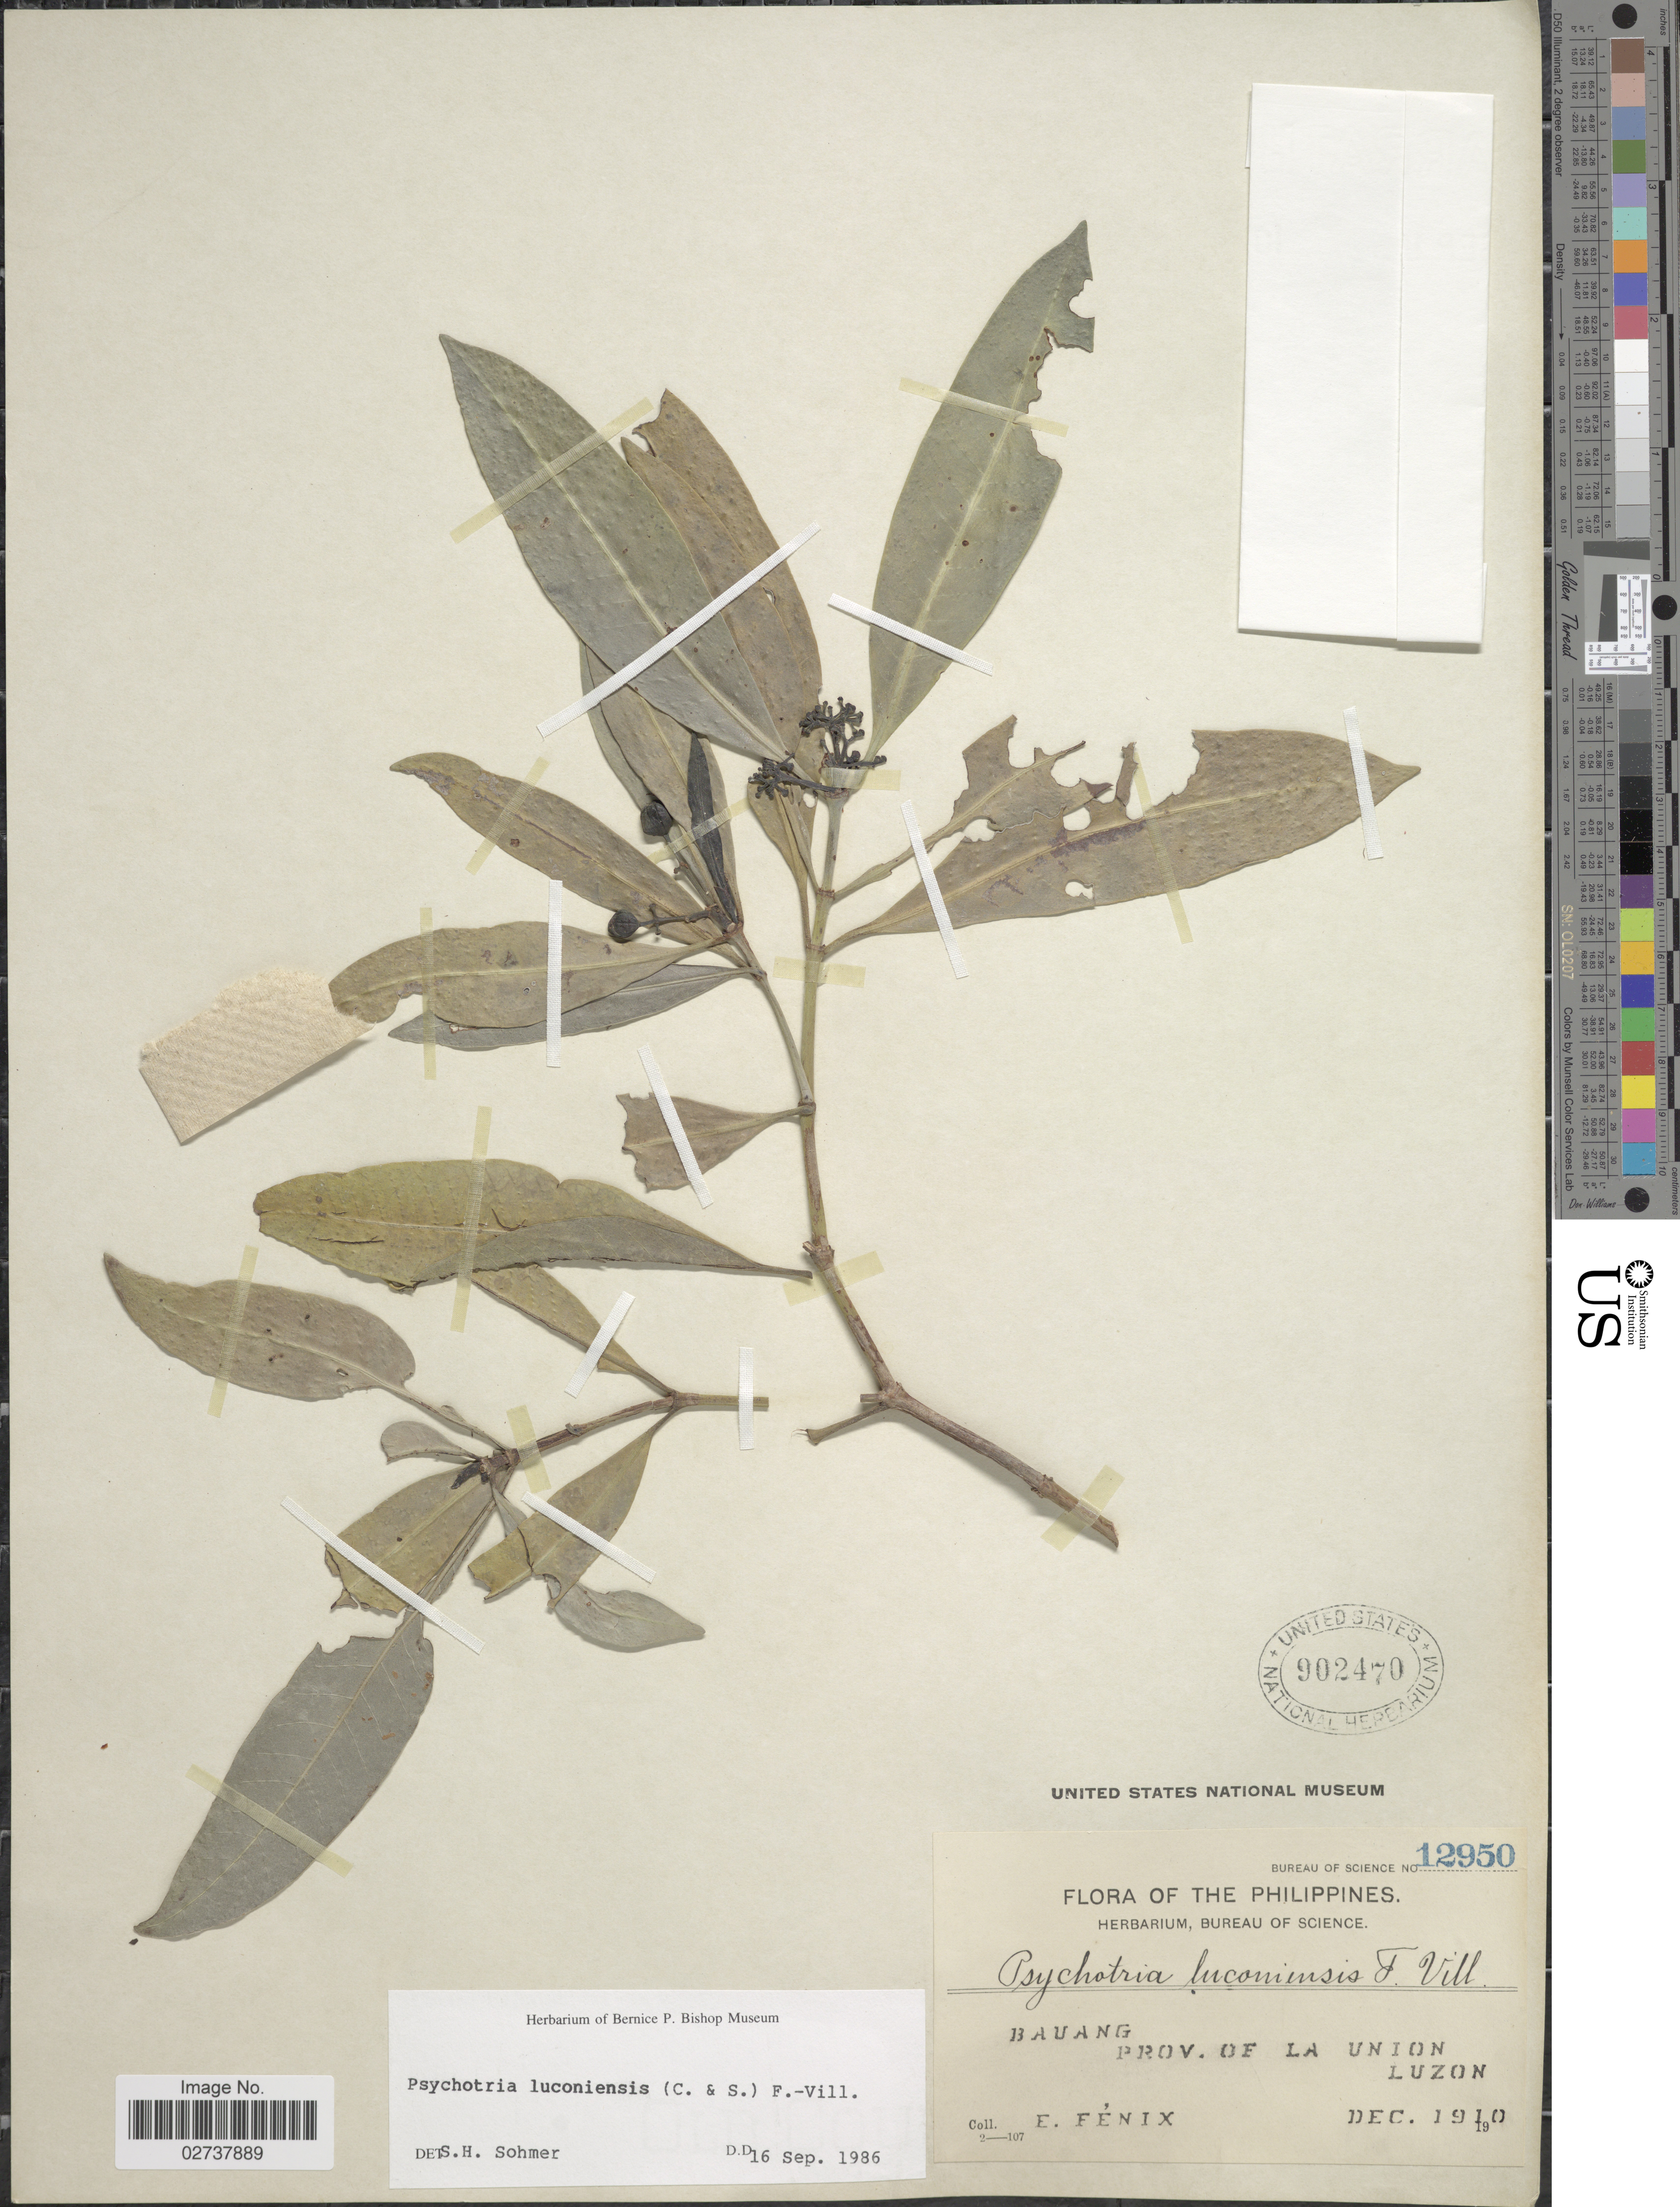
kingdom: Plantae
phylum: Tracheophyta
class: Magnoliopsida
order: Gentianales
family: Rubiaceae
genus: Psychotria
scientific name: Psychotria luzoniensis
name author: (Cham. & Schltdl.) Fern.-Vill.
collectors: E. Fénix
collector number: Bureau of Science 12950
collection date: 1910-12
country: Philippines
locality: Bauang, Prov. of La Union Luzon,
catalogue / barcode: US 902470